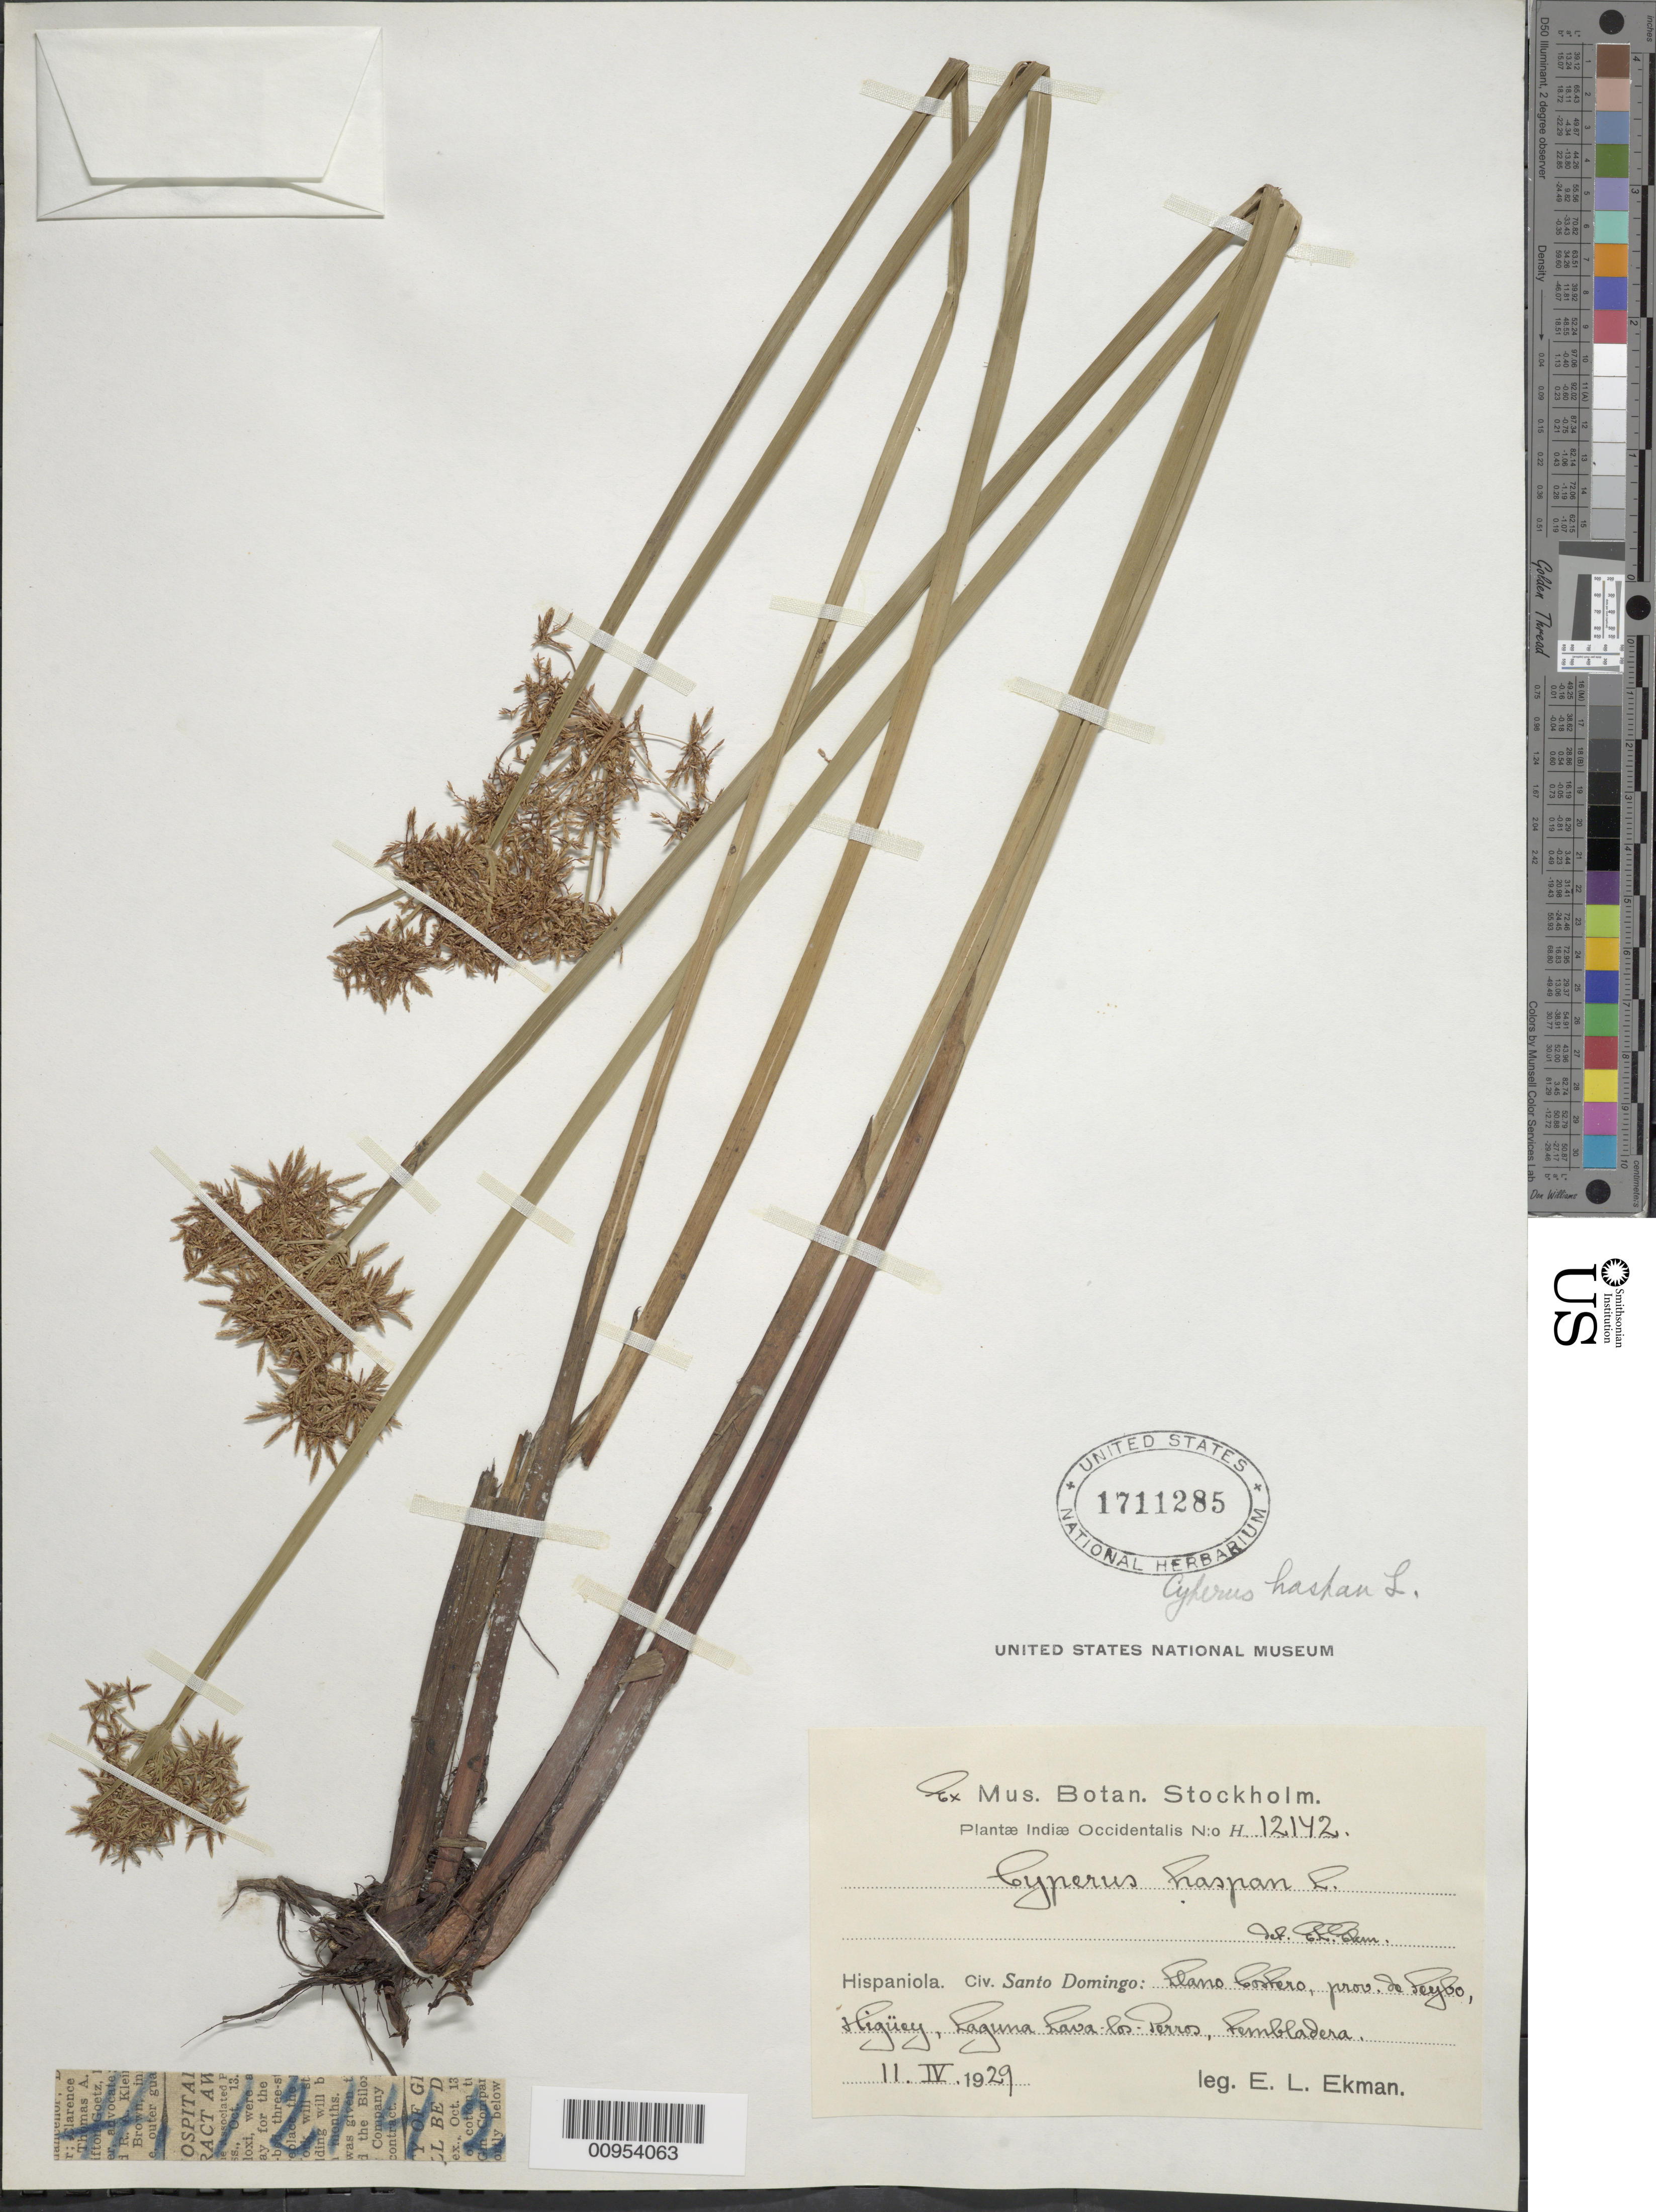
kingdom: Plantae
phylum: Tracheophyta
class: Liliopsida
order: Poales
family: Cyperaceae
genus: Cyperus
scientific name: Cyperus haspan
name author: L.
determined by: Ekman, E. L.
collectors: E. L. Ekman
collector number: H 12142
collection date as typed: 11 Apr 1929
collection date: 1929-04-11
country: Dominican Republic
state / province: El Seibo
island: Hispaniola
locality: Llano Costero, Higüey, Laguna Lava-los-Perros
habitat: Tembladera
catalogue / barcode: US 1711285